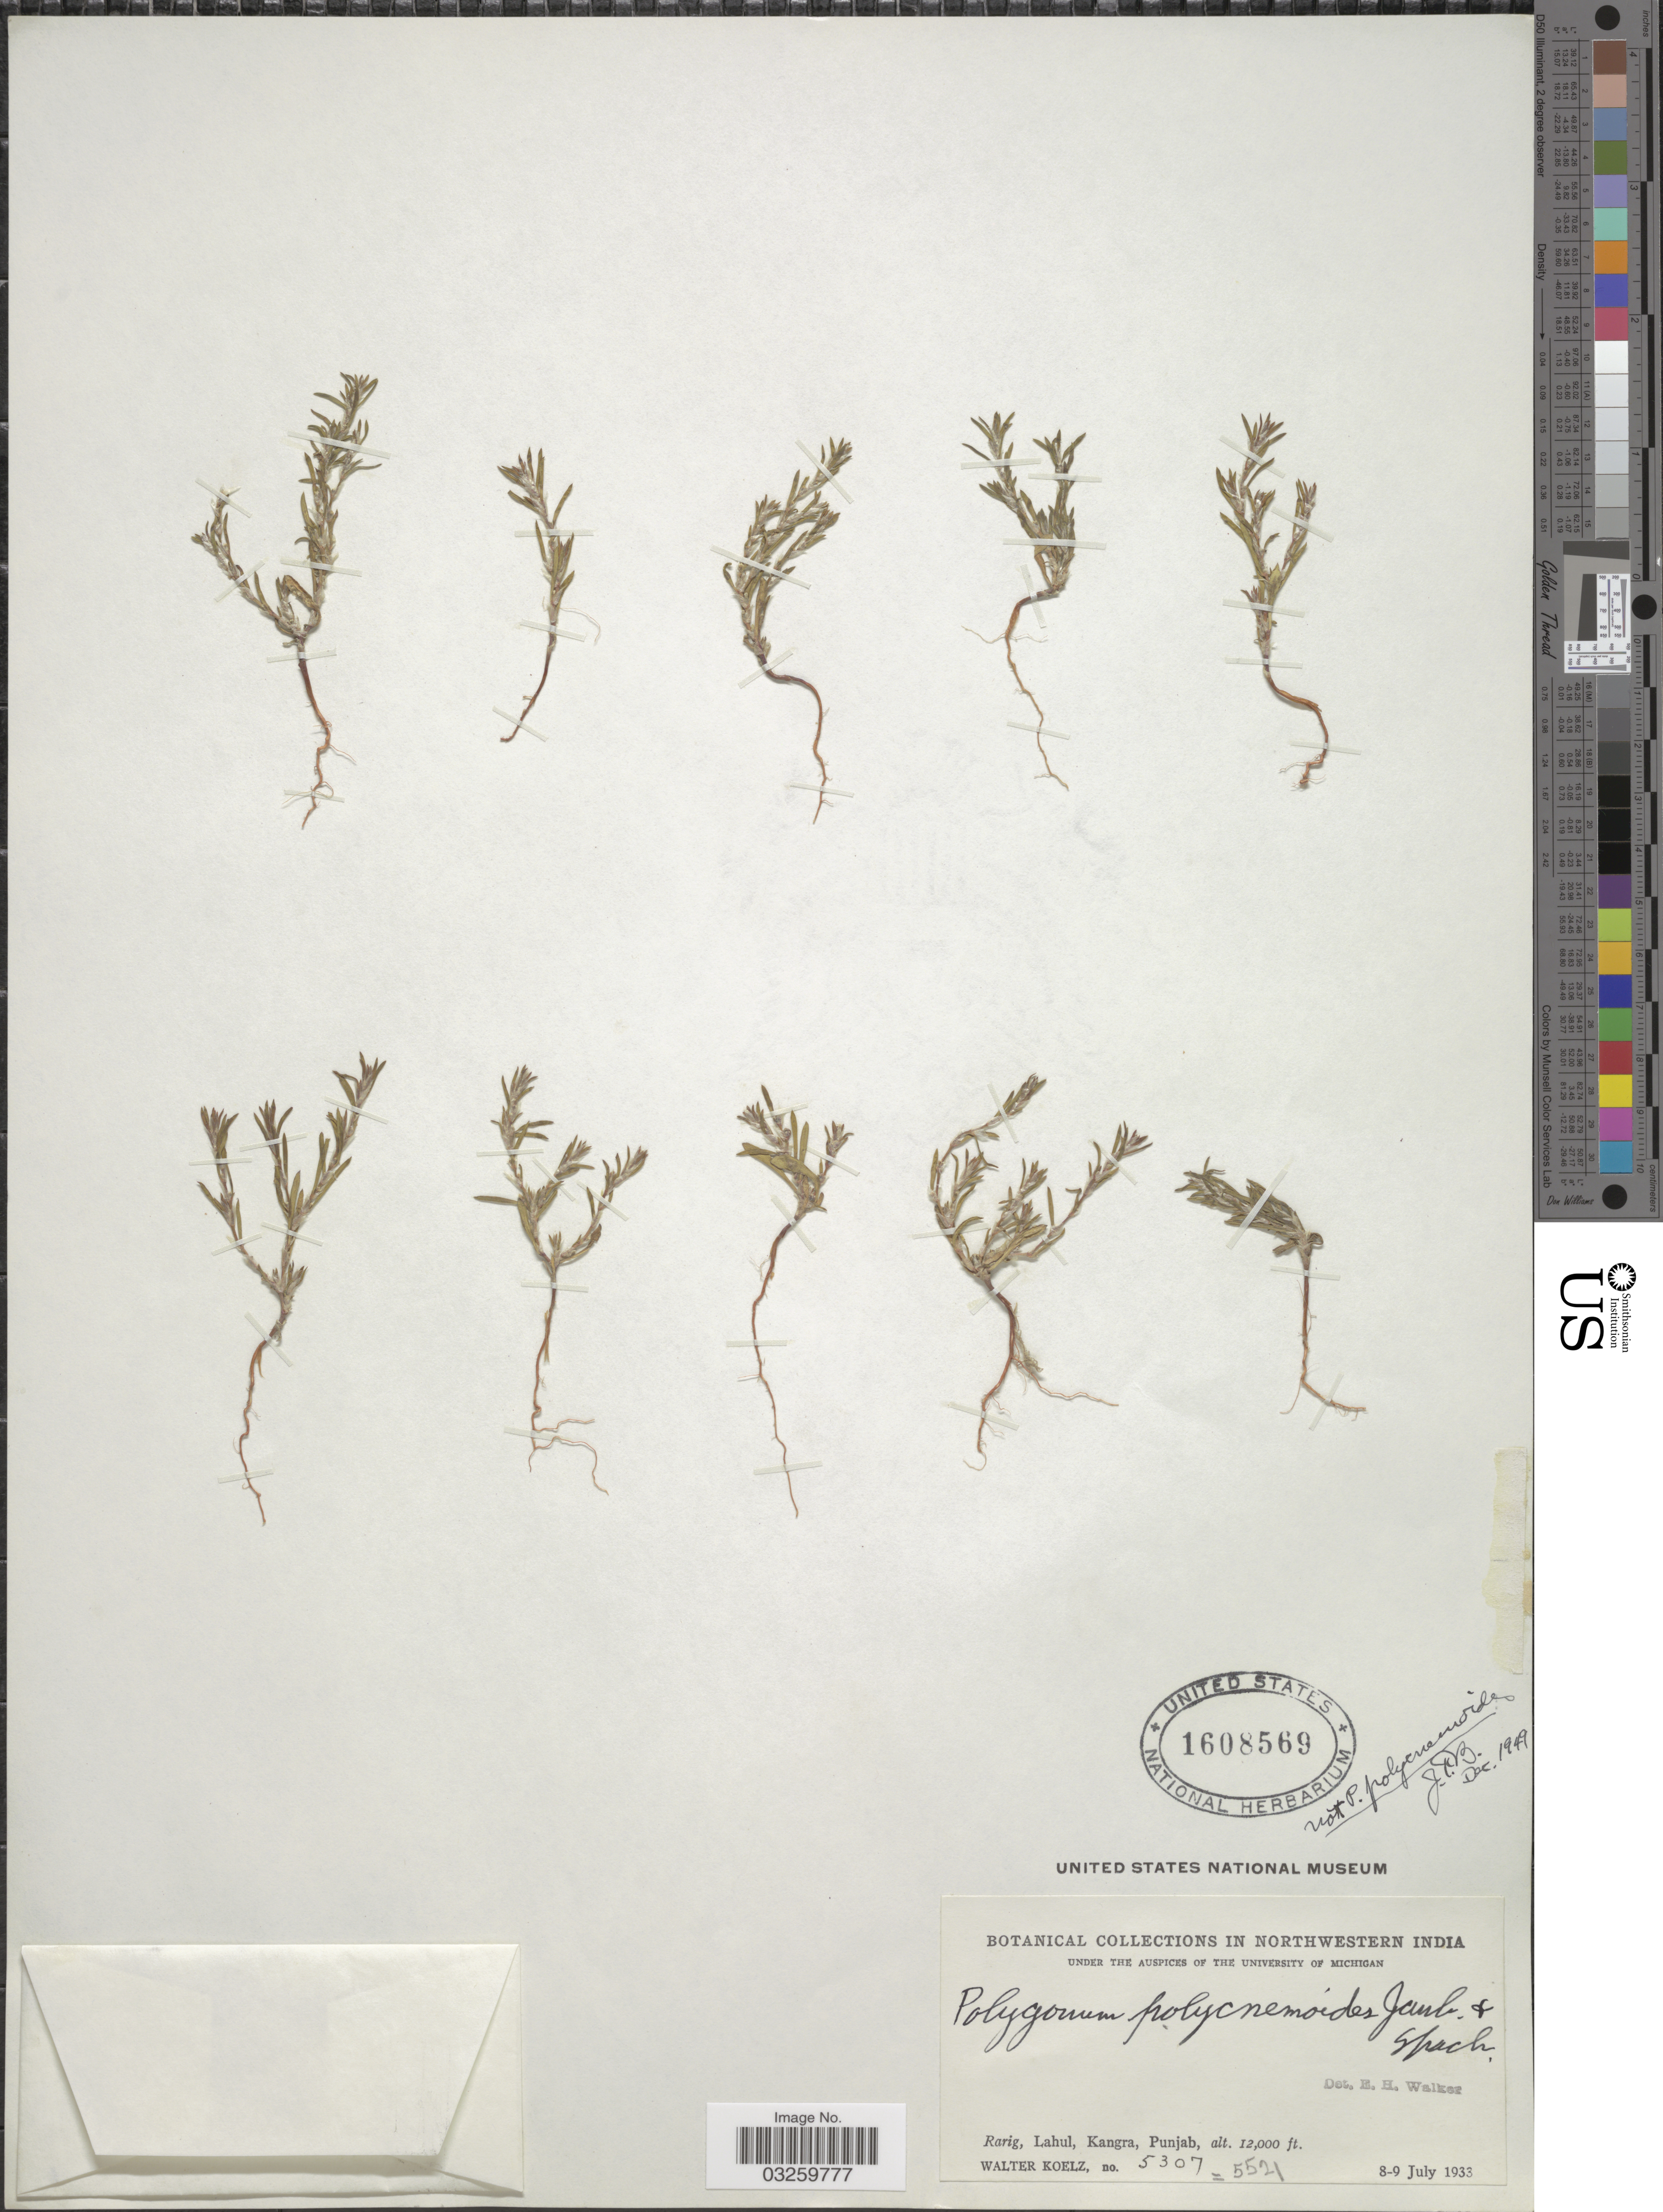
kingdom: Plantae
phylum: Tracheophyta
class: Magnoliopsida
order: Caryophyllales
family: Polygonaceae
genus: Polygonum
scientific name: Polygonum sp.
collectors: W. N. Koelz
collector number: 5307/5521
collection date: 1933-07-08/1933-07-09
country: India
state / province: Punjab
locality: Northwestern India. Rarig, Lahul, Kangra, Punjab.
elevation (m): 3658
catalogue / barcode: US 1608569